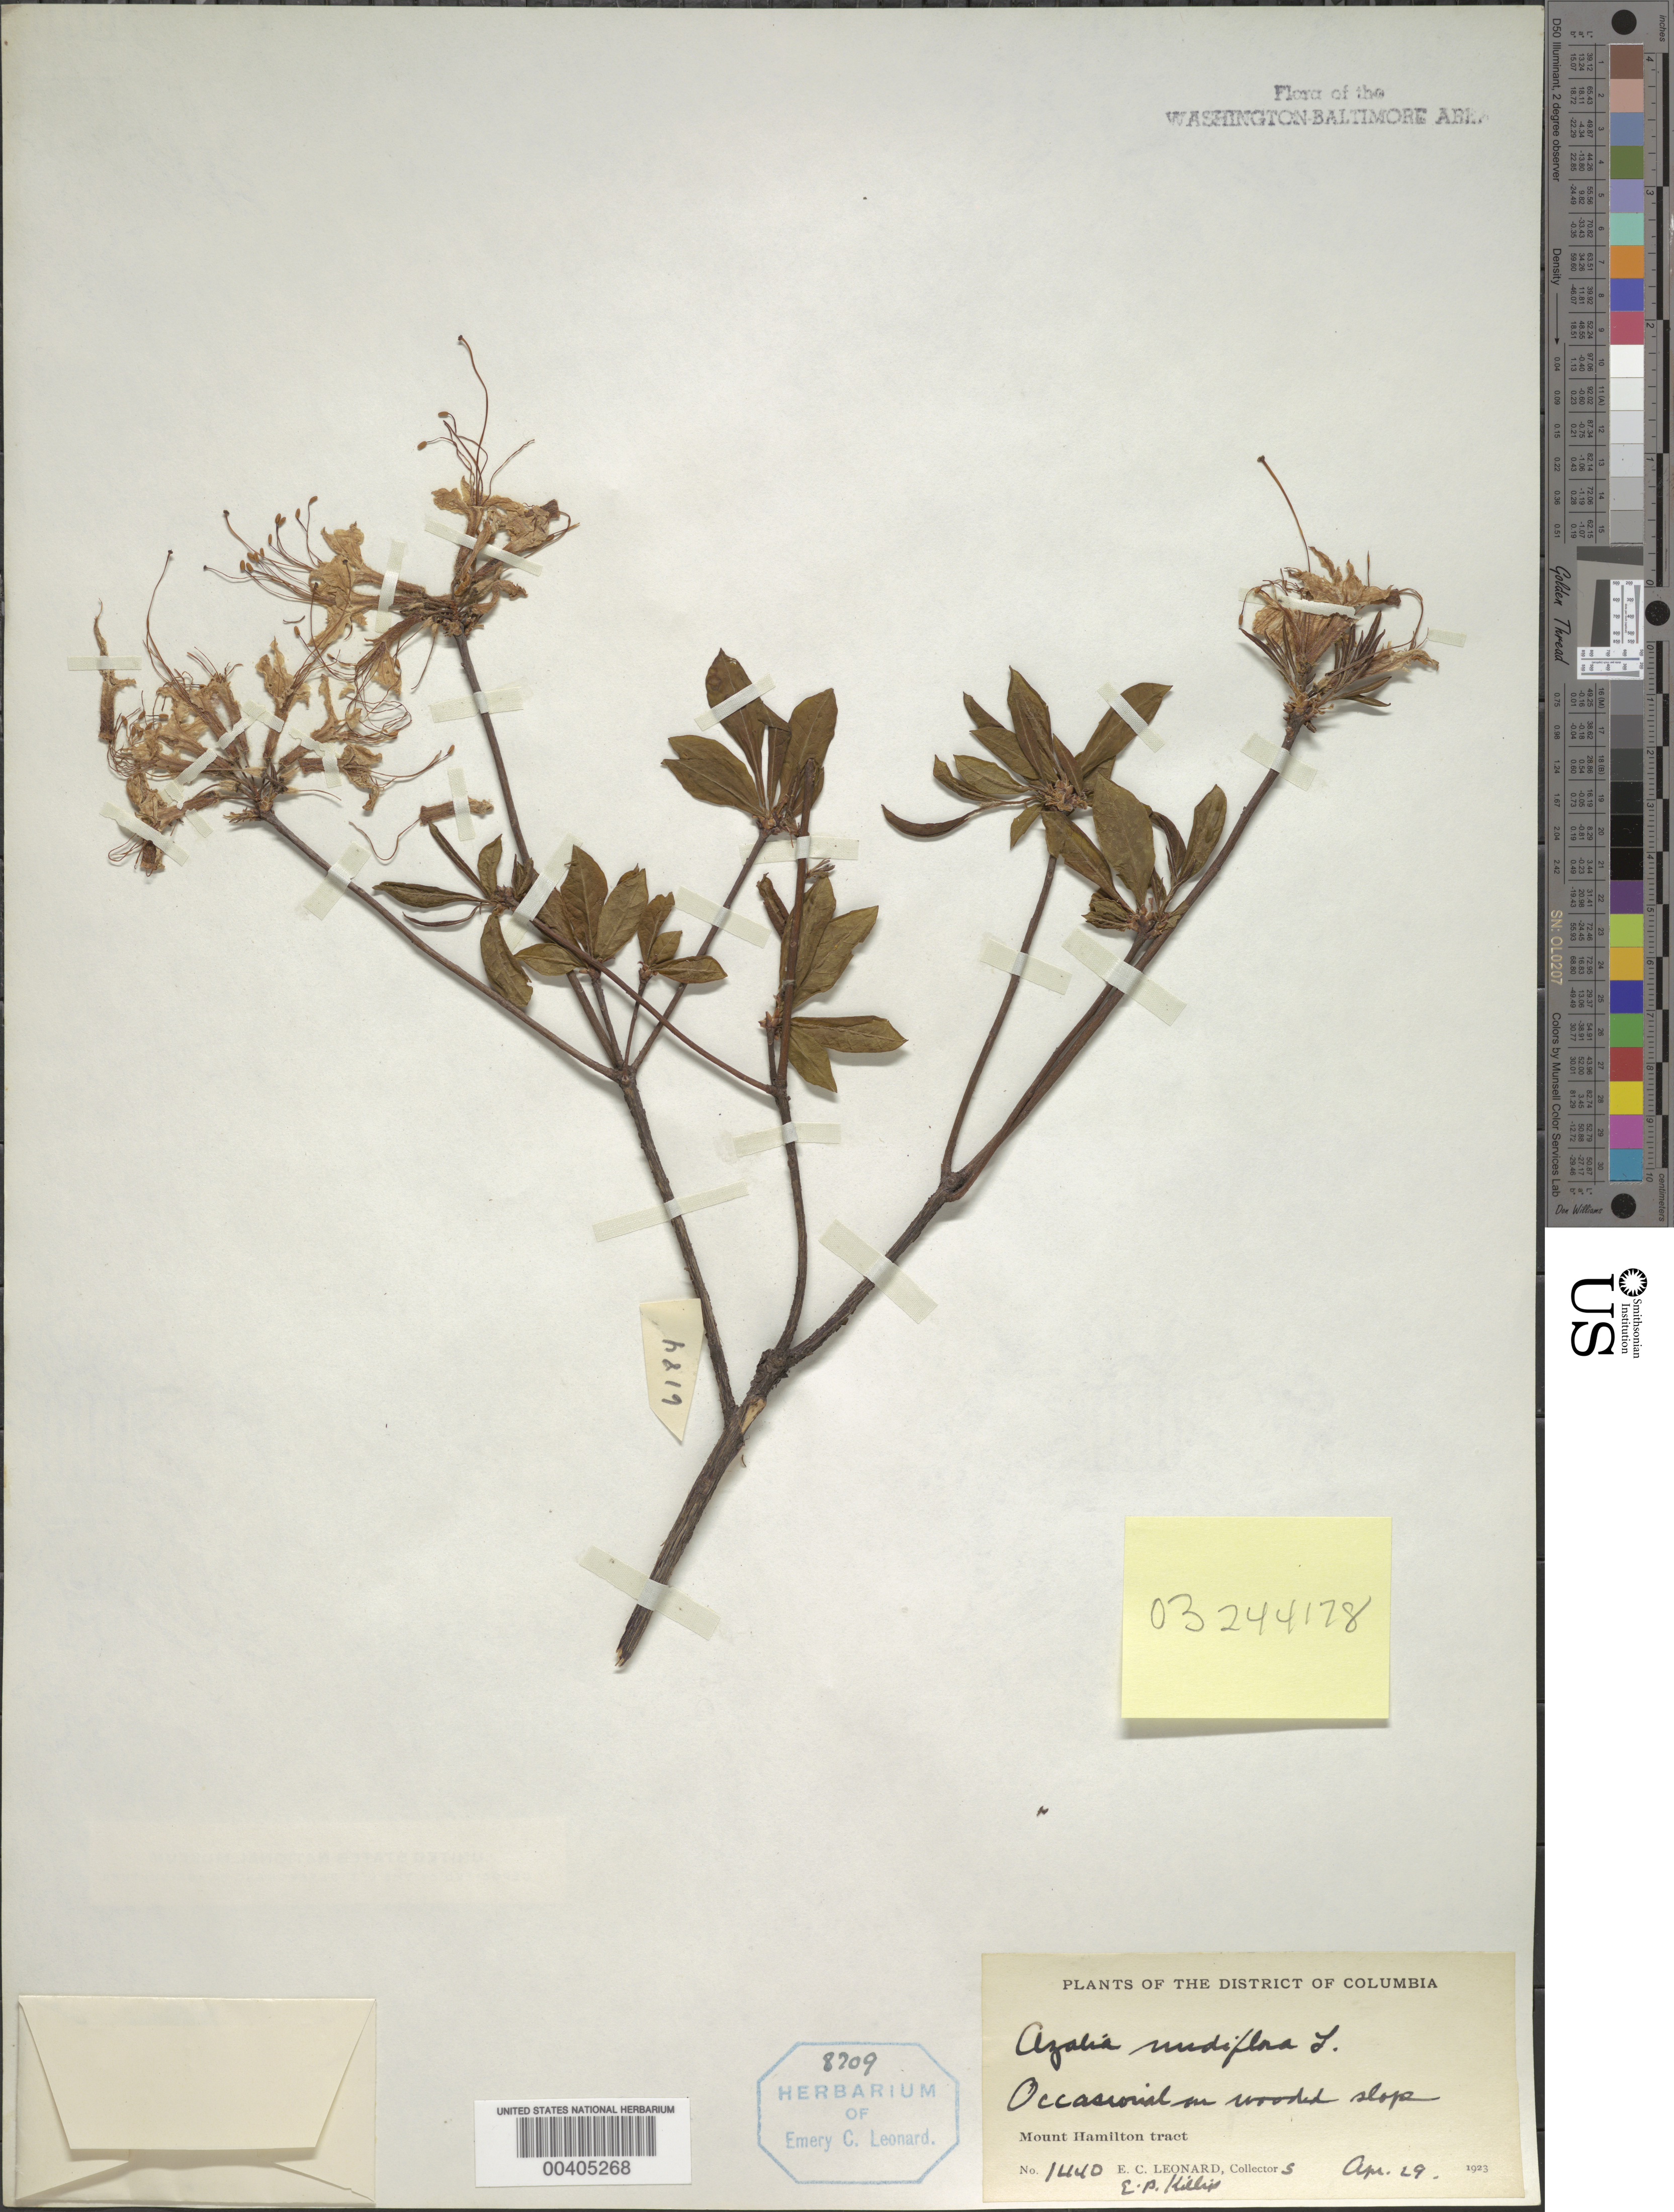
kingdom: Plantae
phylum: Tracheophyta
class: Magnoliopsida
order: Ericales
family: Ericaceae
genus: Rhododendron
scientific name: Rhododendron periclymenoides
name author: (Michx.) Shinners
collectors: E. C. Leonard & E. P. Killip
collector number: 1440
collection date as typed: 29 Apr 1923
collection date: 1923-04-29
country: United States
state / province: District of Columbia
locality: Mount Hamilton Tract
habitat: In wooded slope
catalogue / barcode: US 3244178